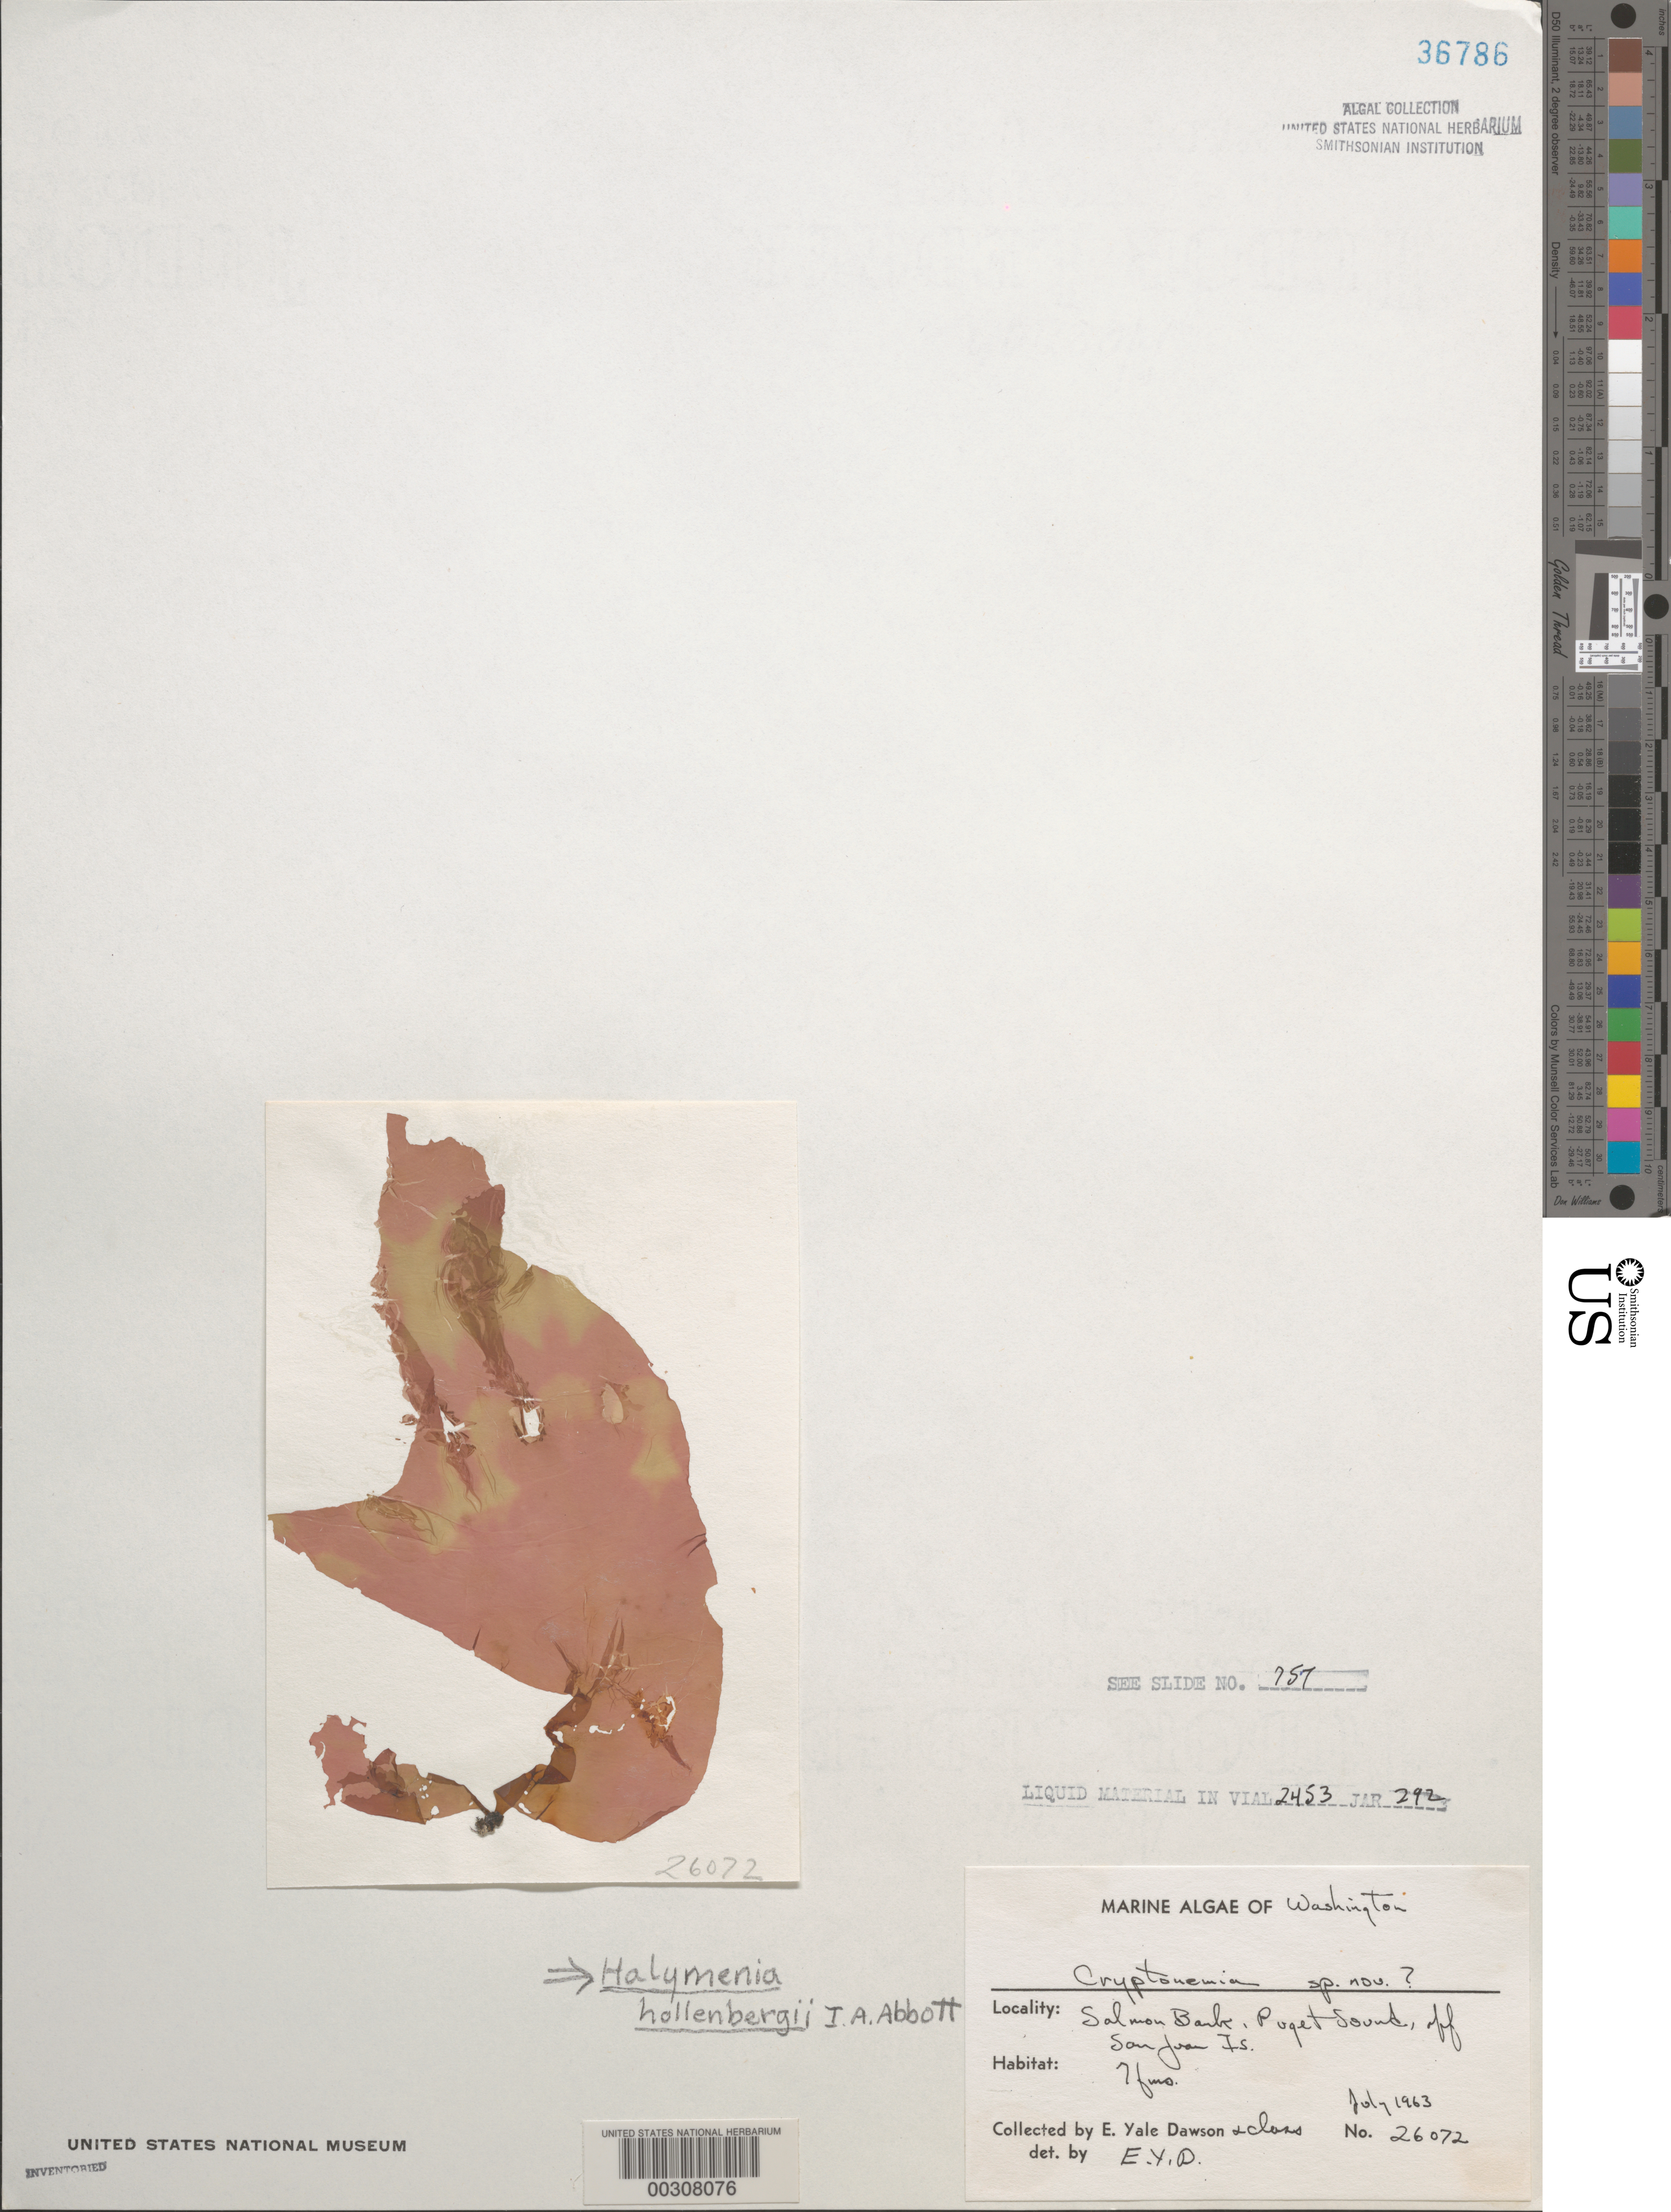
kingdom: Plantae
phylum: Rhodophyta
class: Florideophyceae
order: Halymeniales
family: Halymeniaceae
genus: Halymenia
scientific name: Halymenia hollenbergii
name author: I.A. Abbott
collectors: E. Y. Dawson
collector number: EYD 26072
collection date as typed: Jul 1963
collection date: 1963-07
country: United States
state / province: Washington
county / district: San Juan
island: San Juan Island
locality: Salmon Bank, off San Juan Island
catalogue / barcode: US 36786